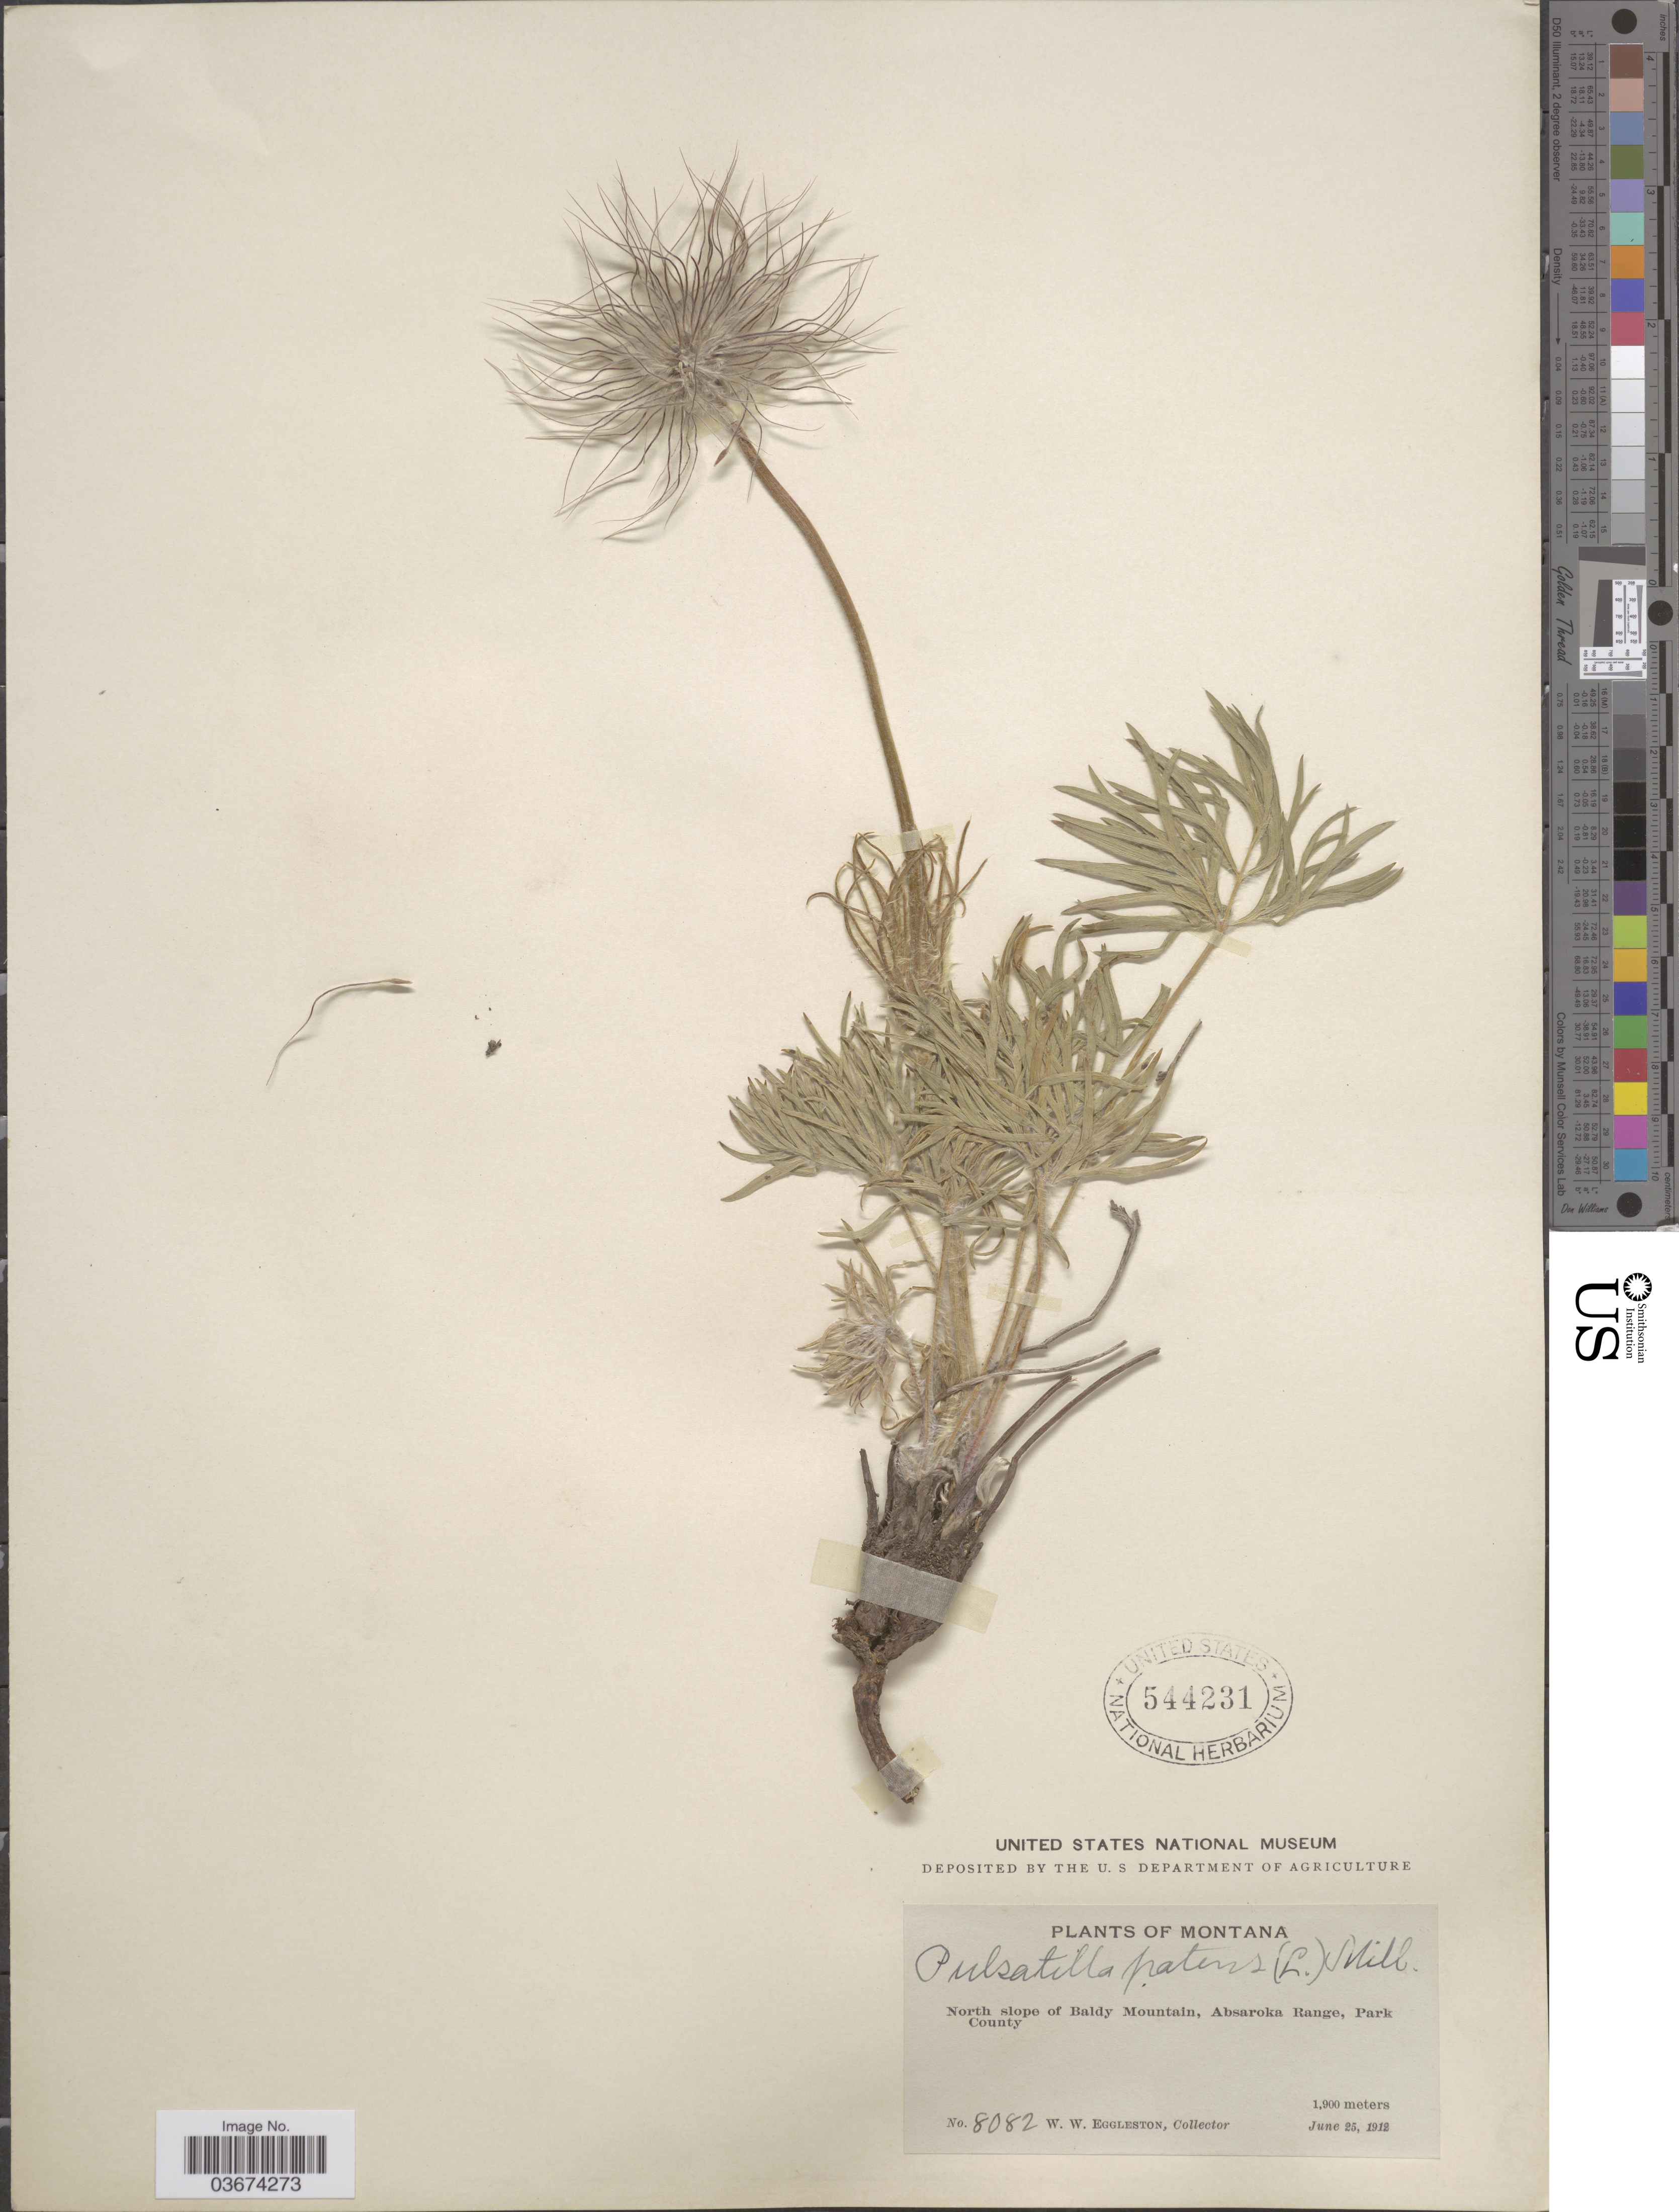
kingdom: Plantae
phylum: Tracheophyta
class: Magnoliopsida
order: Ranunculales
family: Ranunculaceae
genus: Pulsatilla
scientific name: Pulsatilla nuttalliana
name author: (DC.) Bercht. & J. Presl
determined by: Strong, Mark T., (BOT), Smithsonian Institution - National Museum of Natural History (UNITED STATES)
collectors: W. W. Eggleston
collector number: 8082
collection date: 1912-06-25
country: United States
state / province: Montana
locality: North slope of Baldy Mountain, Absaroka Range, Park County.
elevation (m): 1900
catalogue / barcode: US 544231